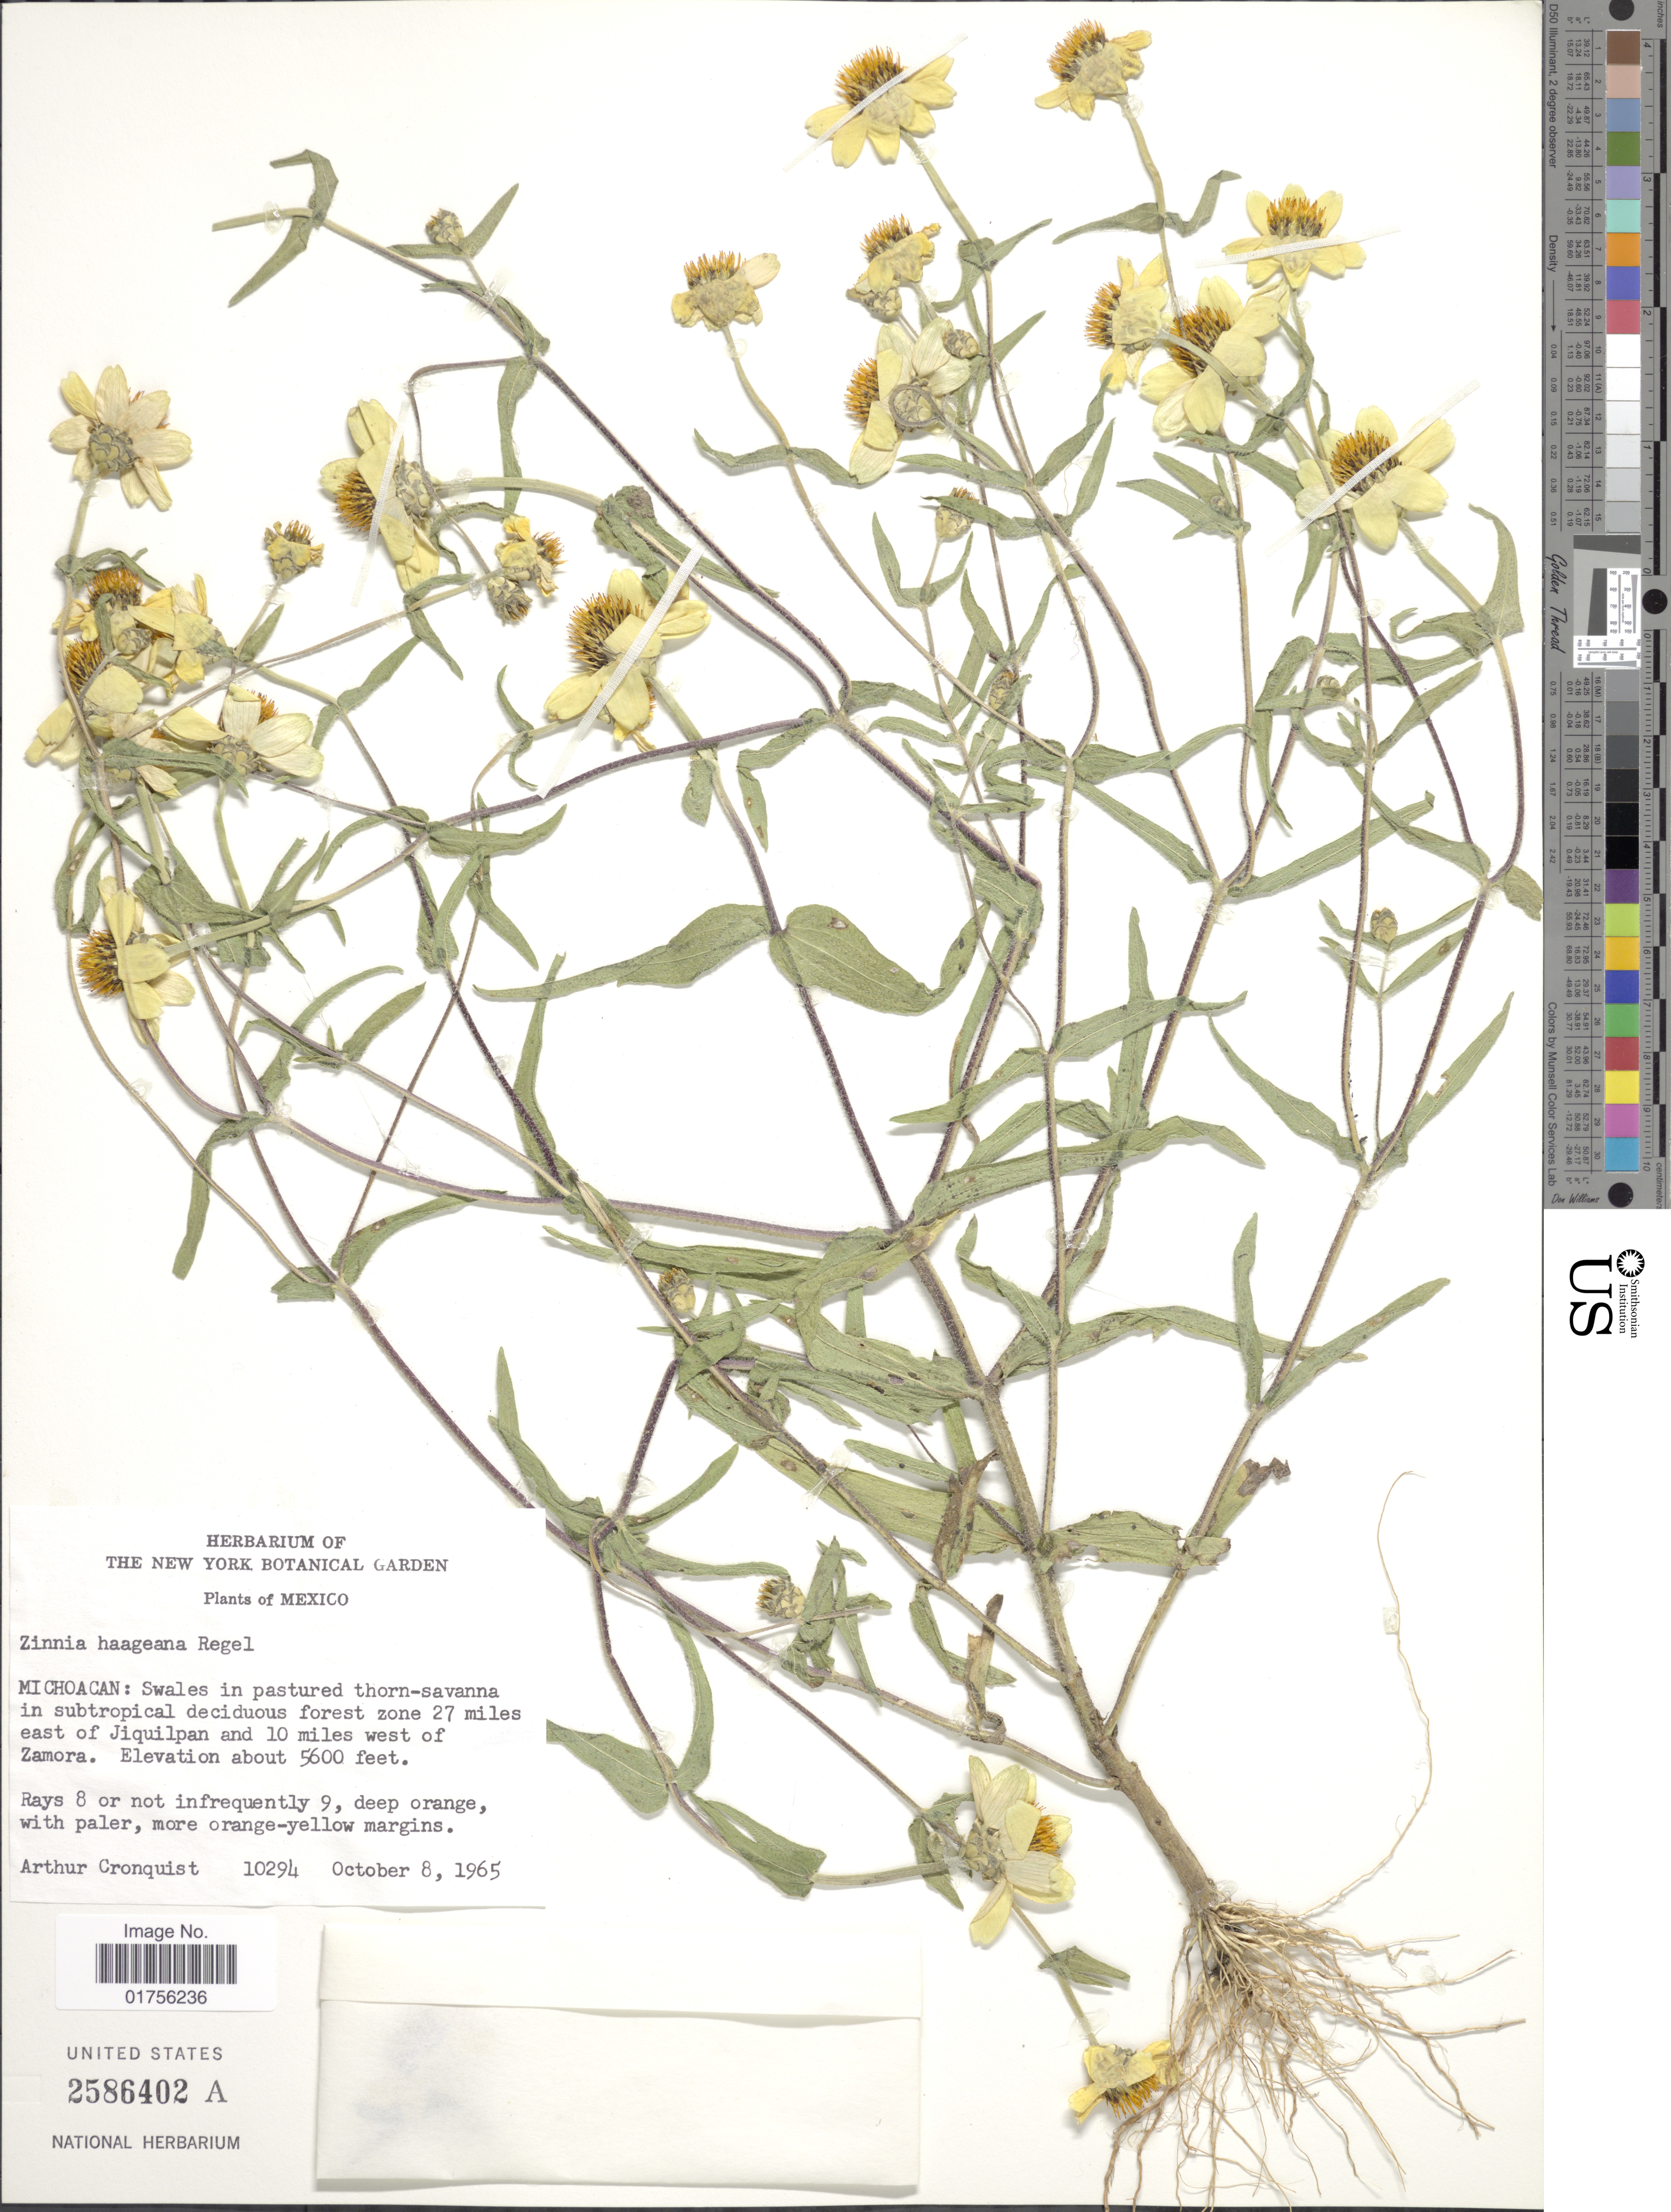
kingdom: Plantae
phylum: Tracheophyta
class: Magnoliopsida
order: Asterales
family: Asteraceae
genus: Zinnia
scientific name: Zinnia haageana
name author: Regel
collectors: A. J. Cronquist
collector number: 10294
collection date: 1965-10-08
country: Mexico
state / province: Michoacán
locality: Michoacan: Swales in pastured thorn-savanna in subtropical deciduous forest zone 27 miles east of Jiquilpan and 10 miles west of Zamora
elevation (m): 1707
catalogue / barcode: US 2586402A